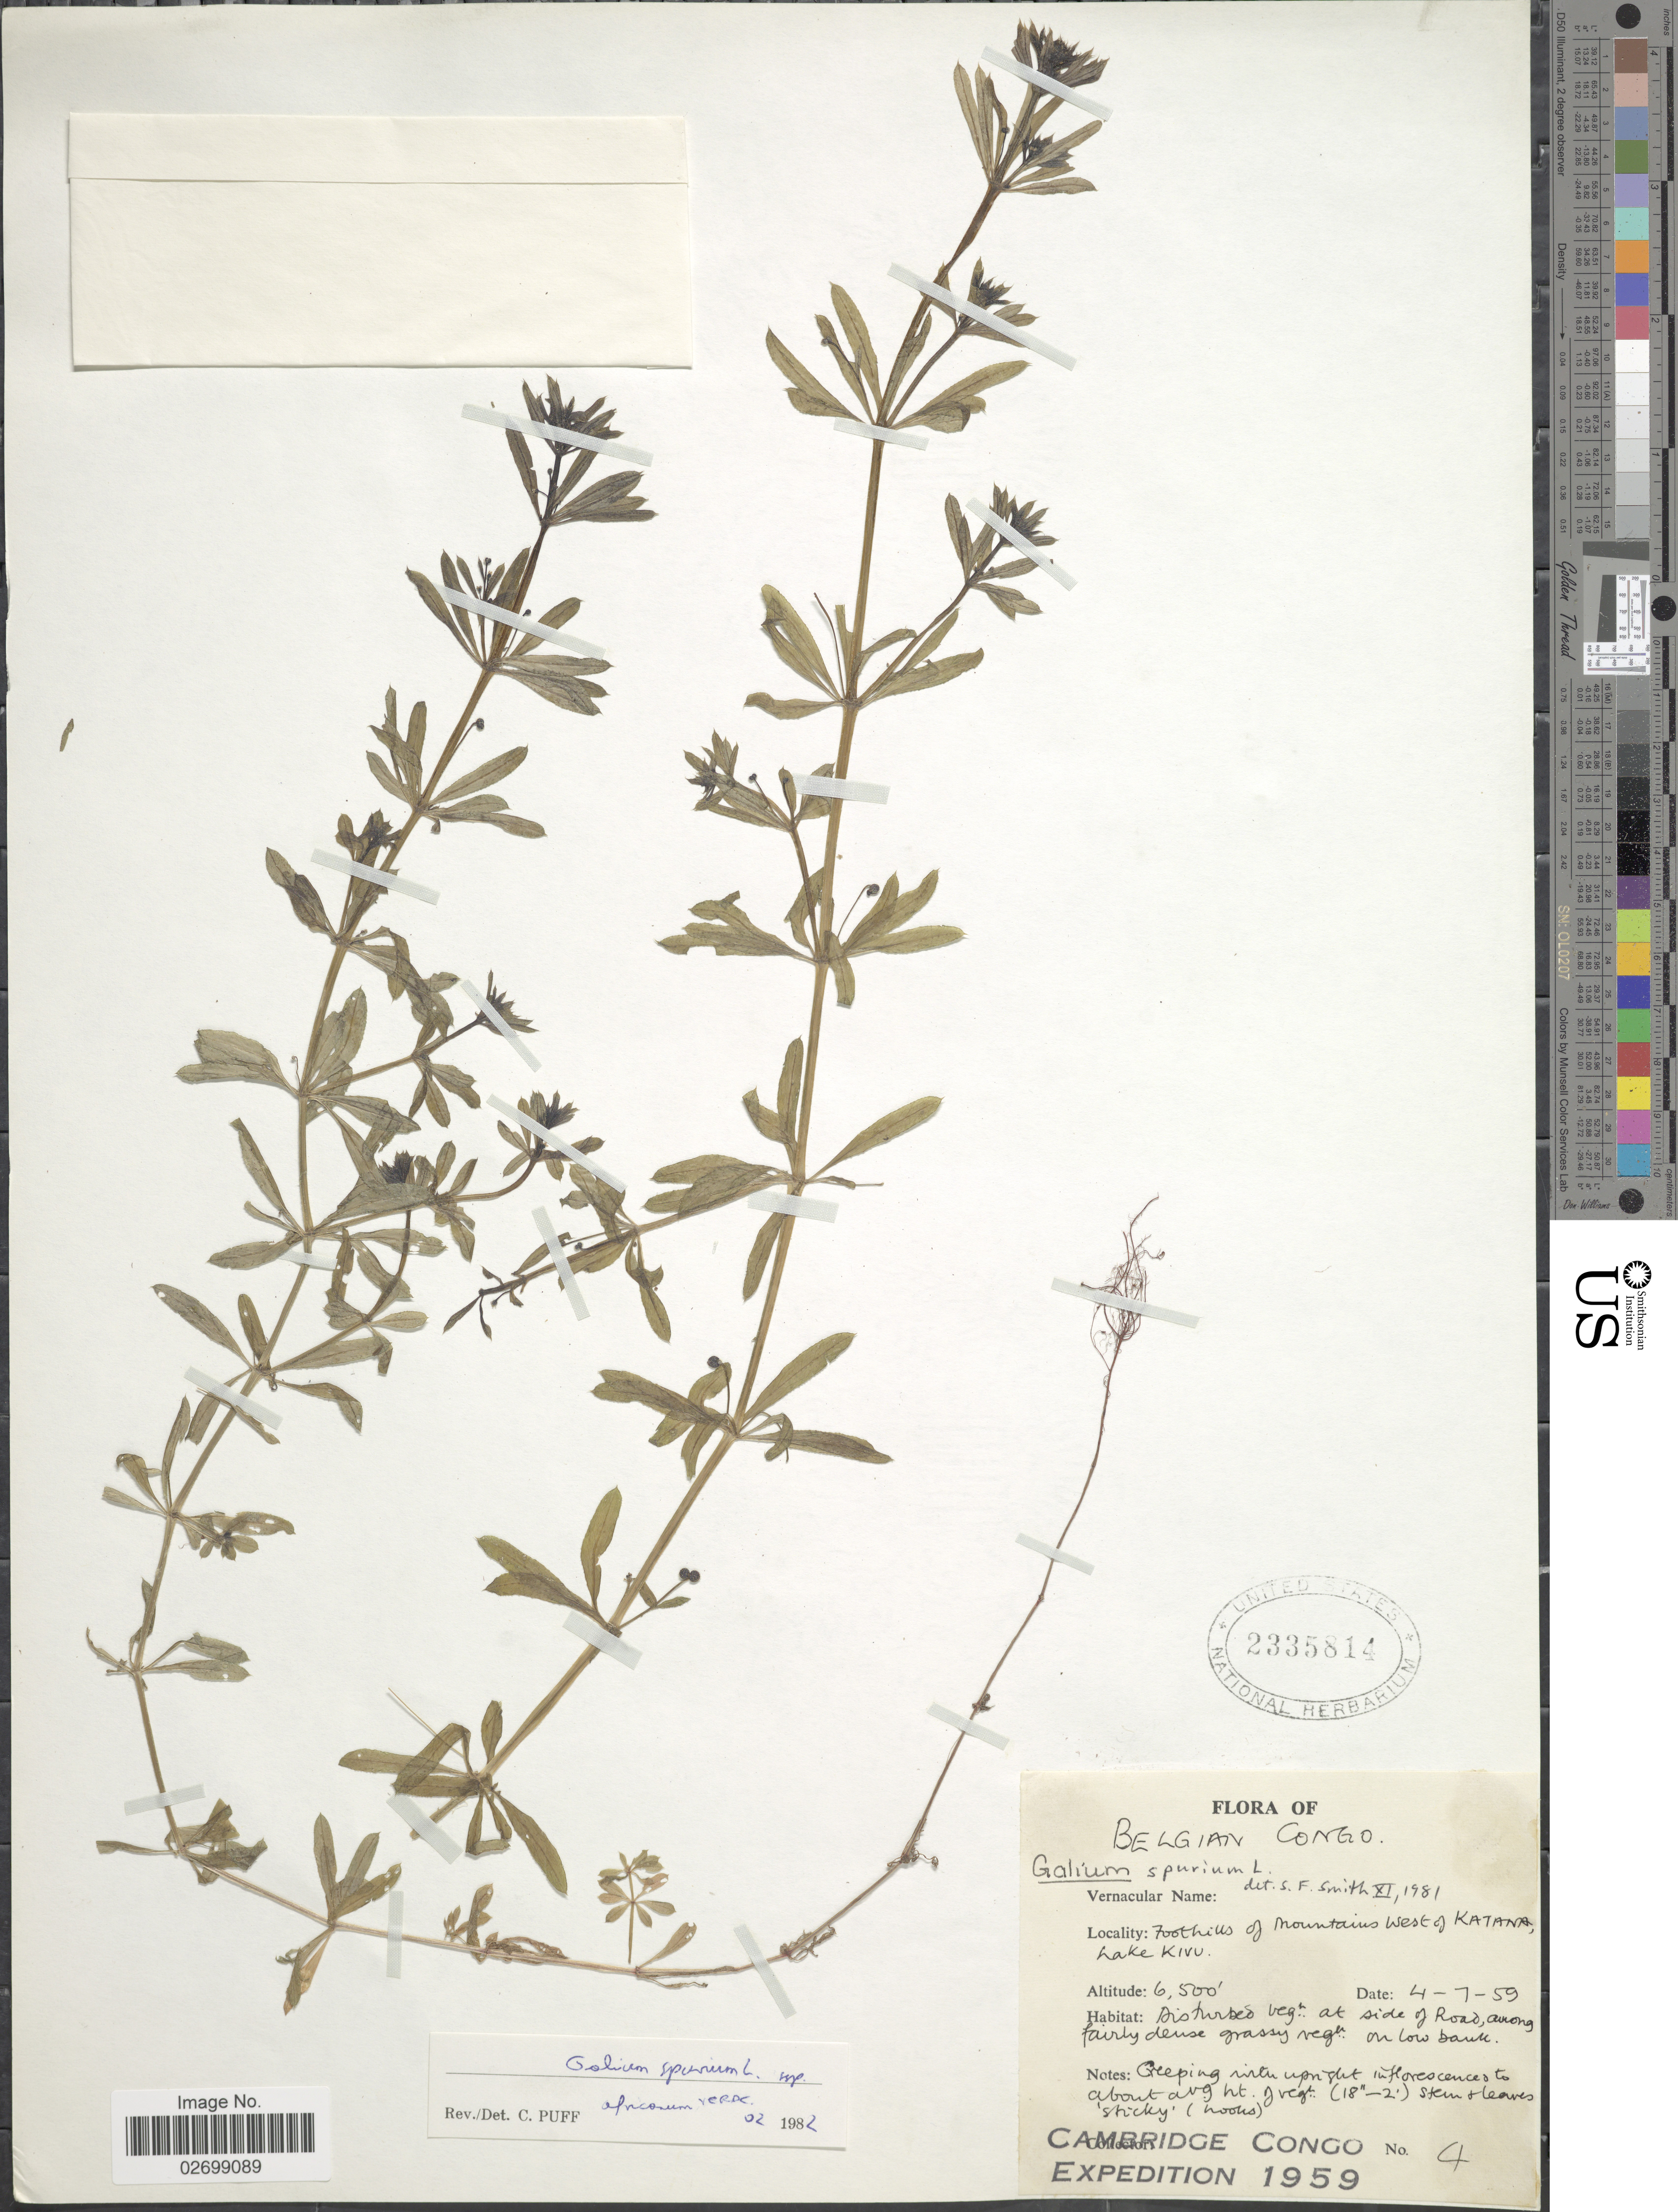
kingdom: Plantae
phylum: Tracheophyta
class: Magnoliopsida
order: Gentianales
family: Rubiaceae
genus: Galium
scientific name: Galium spurium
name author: L.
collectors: Cambridge Congo Expedition 1959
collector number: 4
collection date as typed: Transcribed d/m/y: 4/7/59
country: Congo, Democratic Republic of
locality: Belgian Congo, foothills of mountains West of Katana, Lake Kivu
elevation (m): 1981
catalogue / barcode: US 2335814